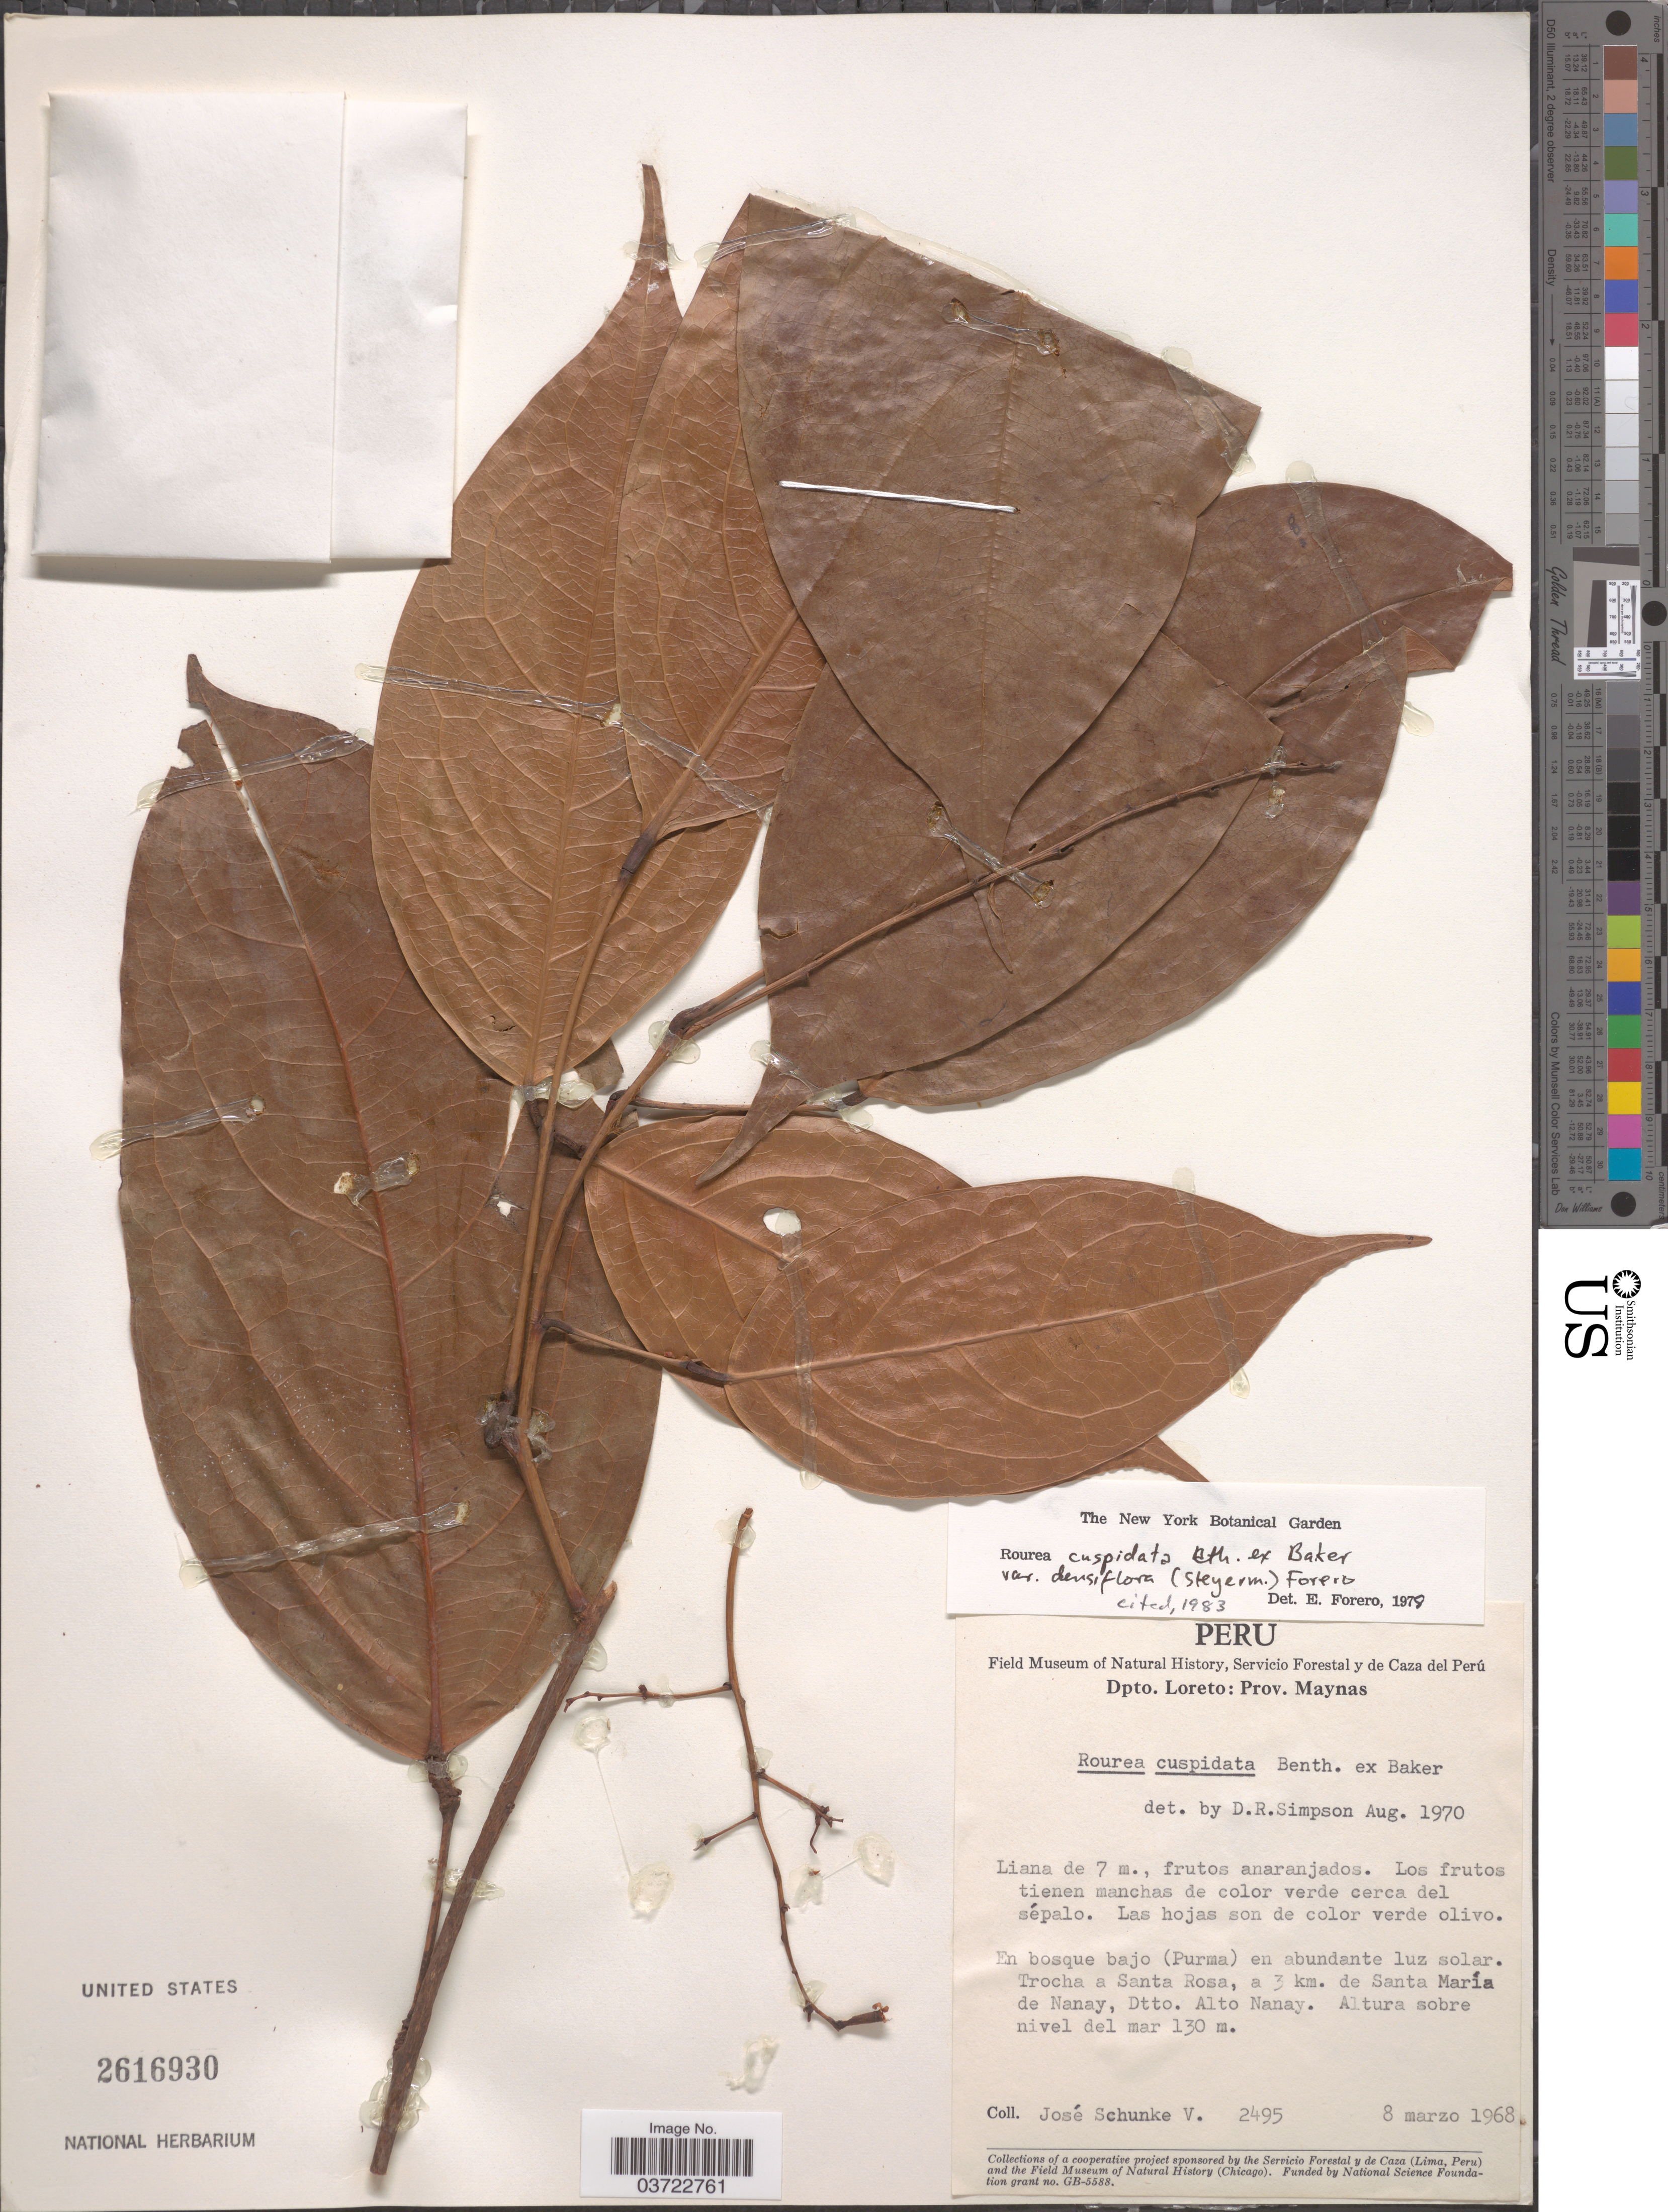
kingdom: Plantae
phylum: Tracheophyta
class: Magnoliopsida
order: Oxalidales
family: Connaraceae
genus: Rourea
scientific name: Rourea cuspidata var. densiflora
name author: (Steyerm.) Forero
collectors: J. Schunke Vigo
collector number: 2495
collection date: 1968-03-08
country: Peru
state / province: Loreto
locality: Dpto. Loreto: Prov. Maynas. Trocha a Santa Rosa, a 3 km. de Santa María de Nanay, Dtto. Alto Nanay.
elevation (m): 130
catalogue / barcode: US 2616930